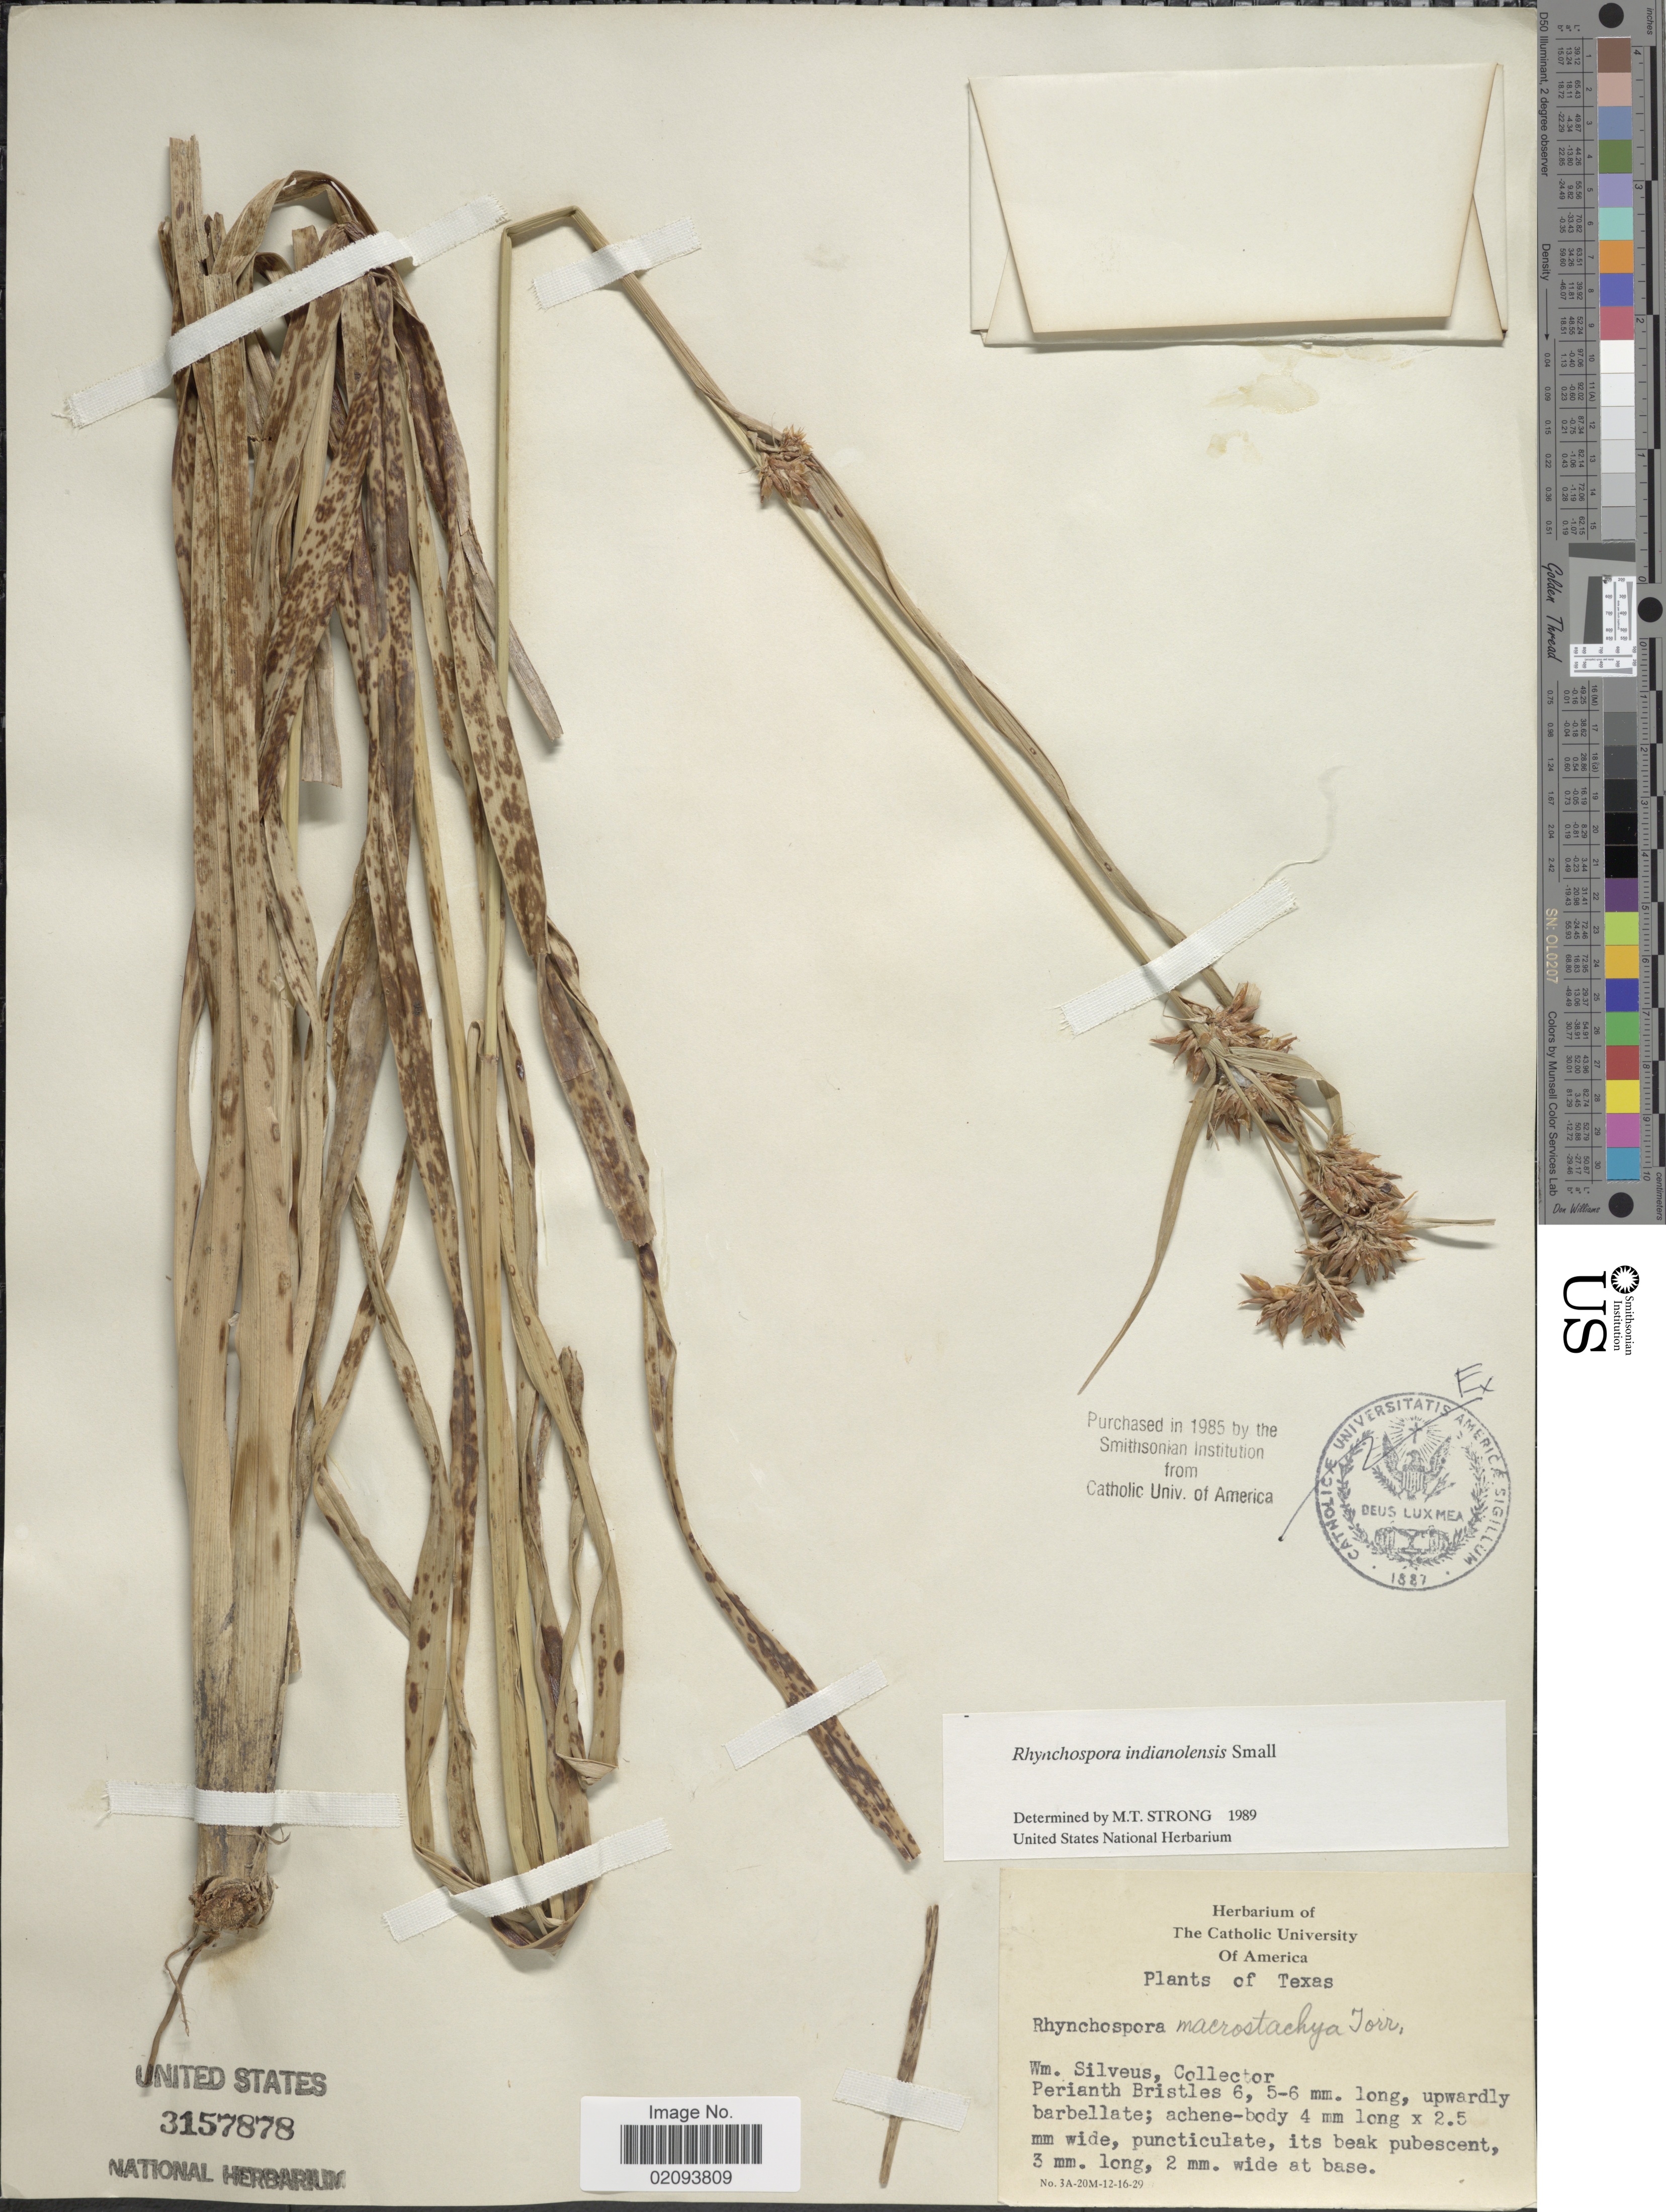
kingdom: Plantae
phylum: Tracheophyta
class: Liliopsida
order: Poales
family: Cyperaceae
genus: Rhynchospora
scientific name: Rhynchospora indianolensis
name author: Small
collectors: W. Silveus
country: United States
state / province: Texas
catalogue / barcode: US 3157878